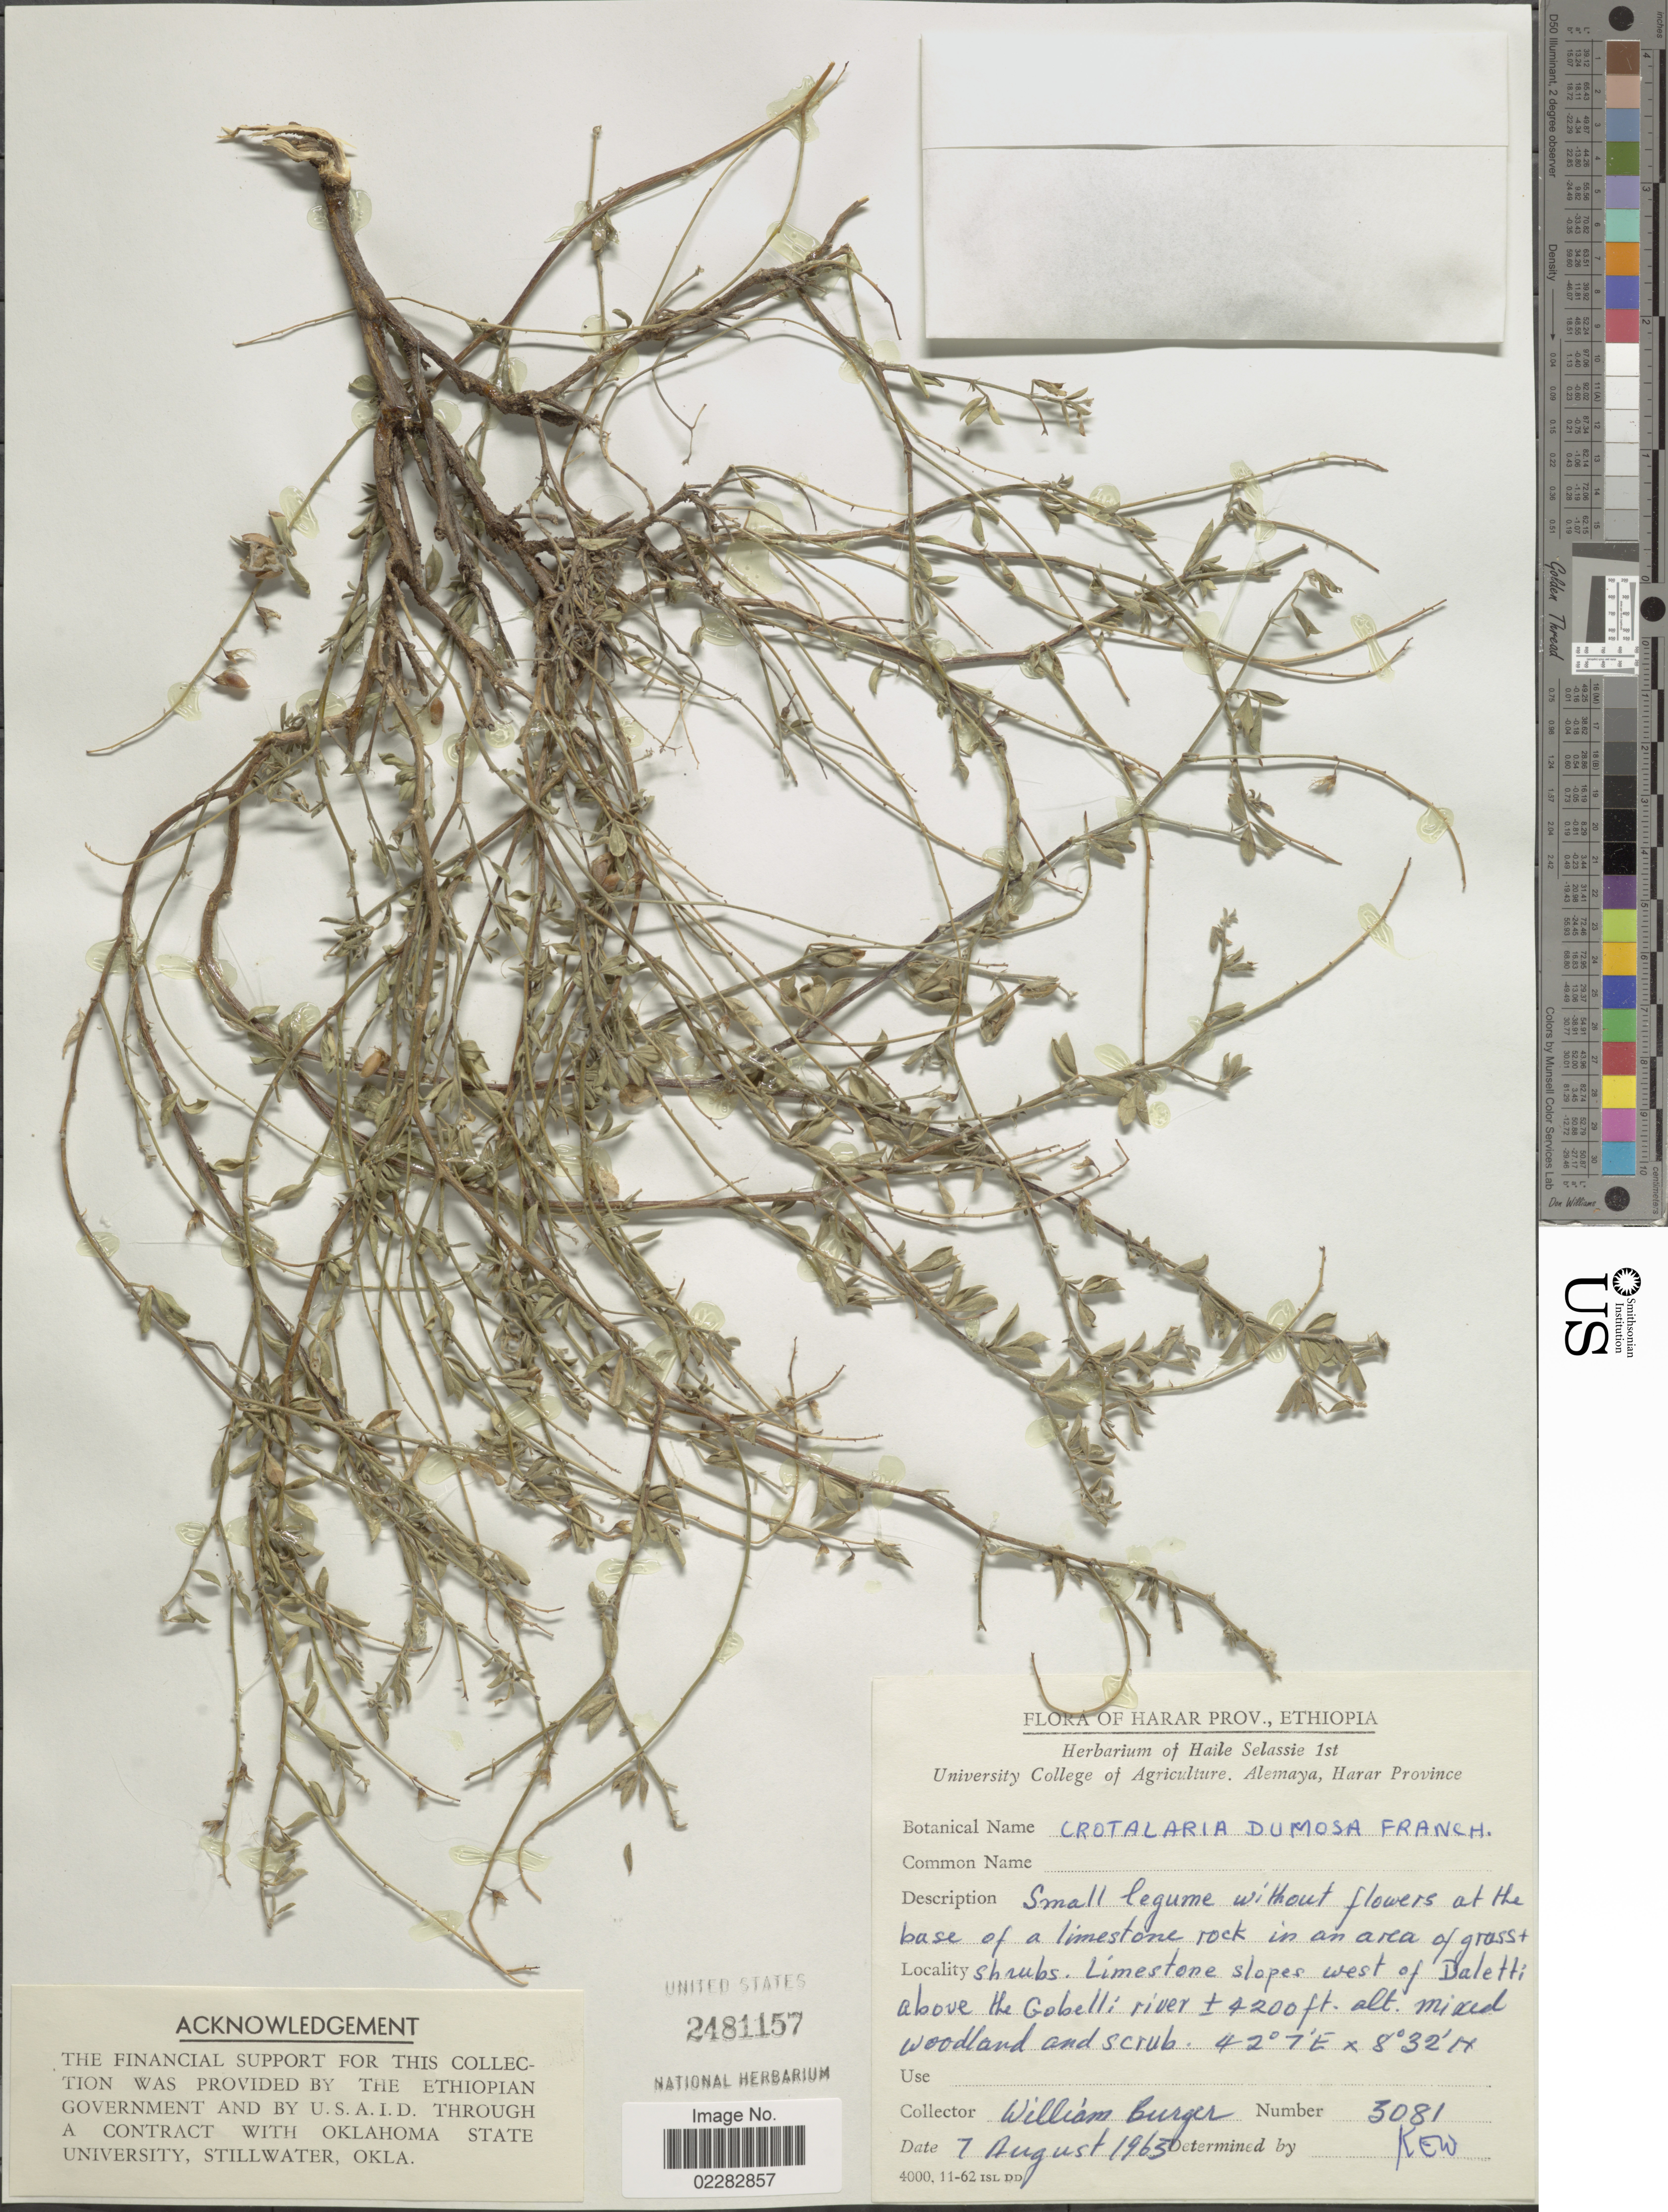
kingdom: Plantae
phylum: Tracheophyta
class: Magnoliopsida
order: Fabales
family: Fabaceae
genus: Crotalaria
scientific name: Crotalaria dumosa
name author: Franch.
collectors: W. Burger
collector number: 3081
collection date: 1963-08-07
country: Ethiopia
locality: Harar prov., limestone slopes west of Daletti abovethe Gobelli river.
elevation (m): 1280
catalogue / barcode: US 2481157